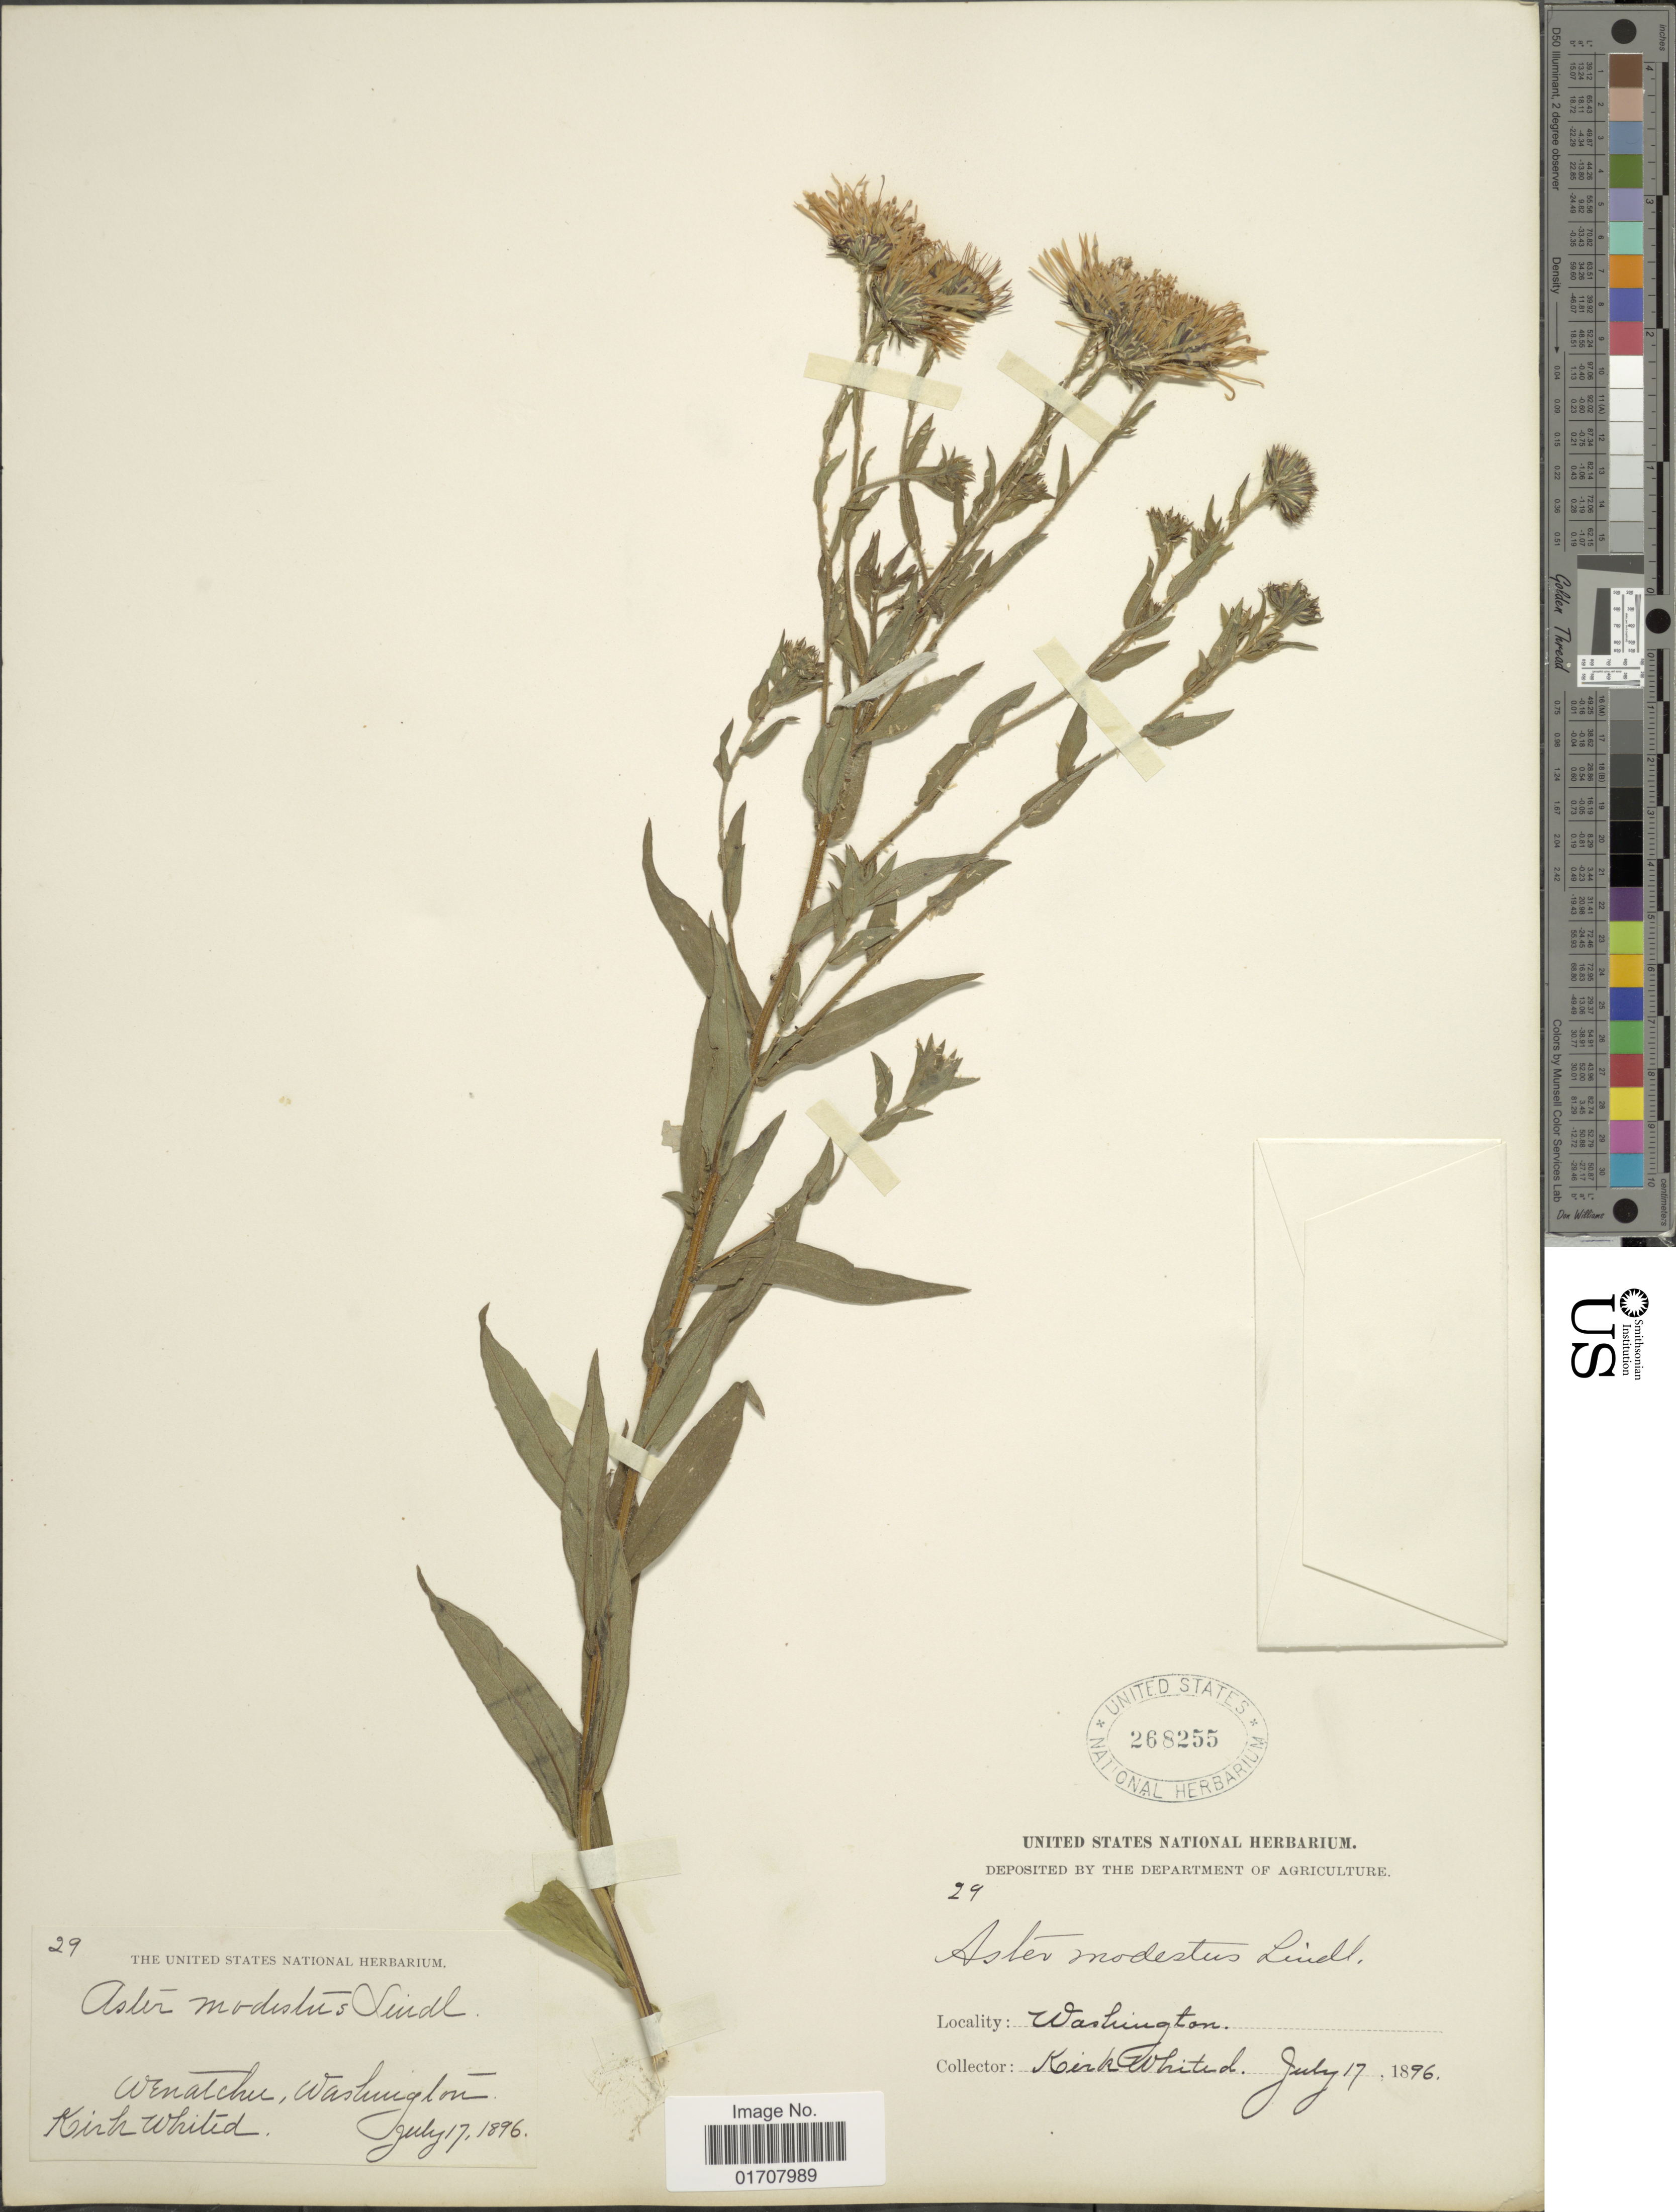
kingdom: Plantae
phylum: Tracheophyta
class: Magnoliopsida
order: Asterales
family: Asteraceae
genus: Canadanthus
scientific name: Canadanthus modestus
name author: (Lindl.) G.L. Nesom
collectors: K. Whited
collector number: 29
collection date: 1896-07-17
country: United States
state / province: Washington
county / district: Chelan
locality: Wenatchee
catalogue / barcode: US 268255